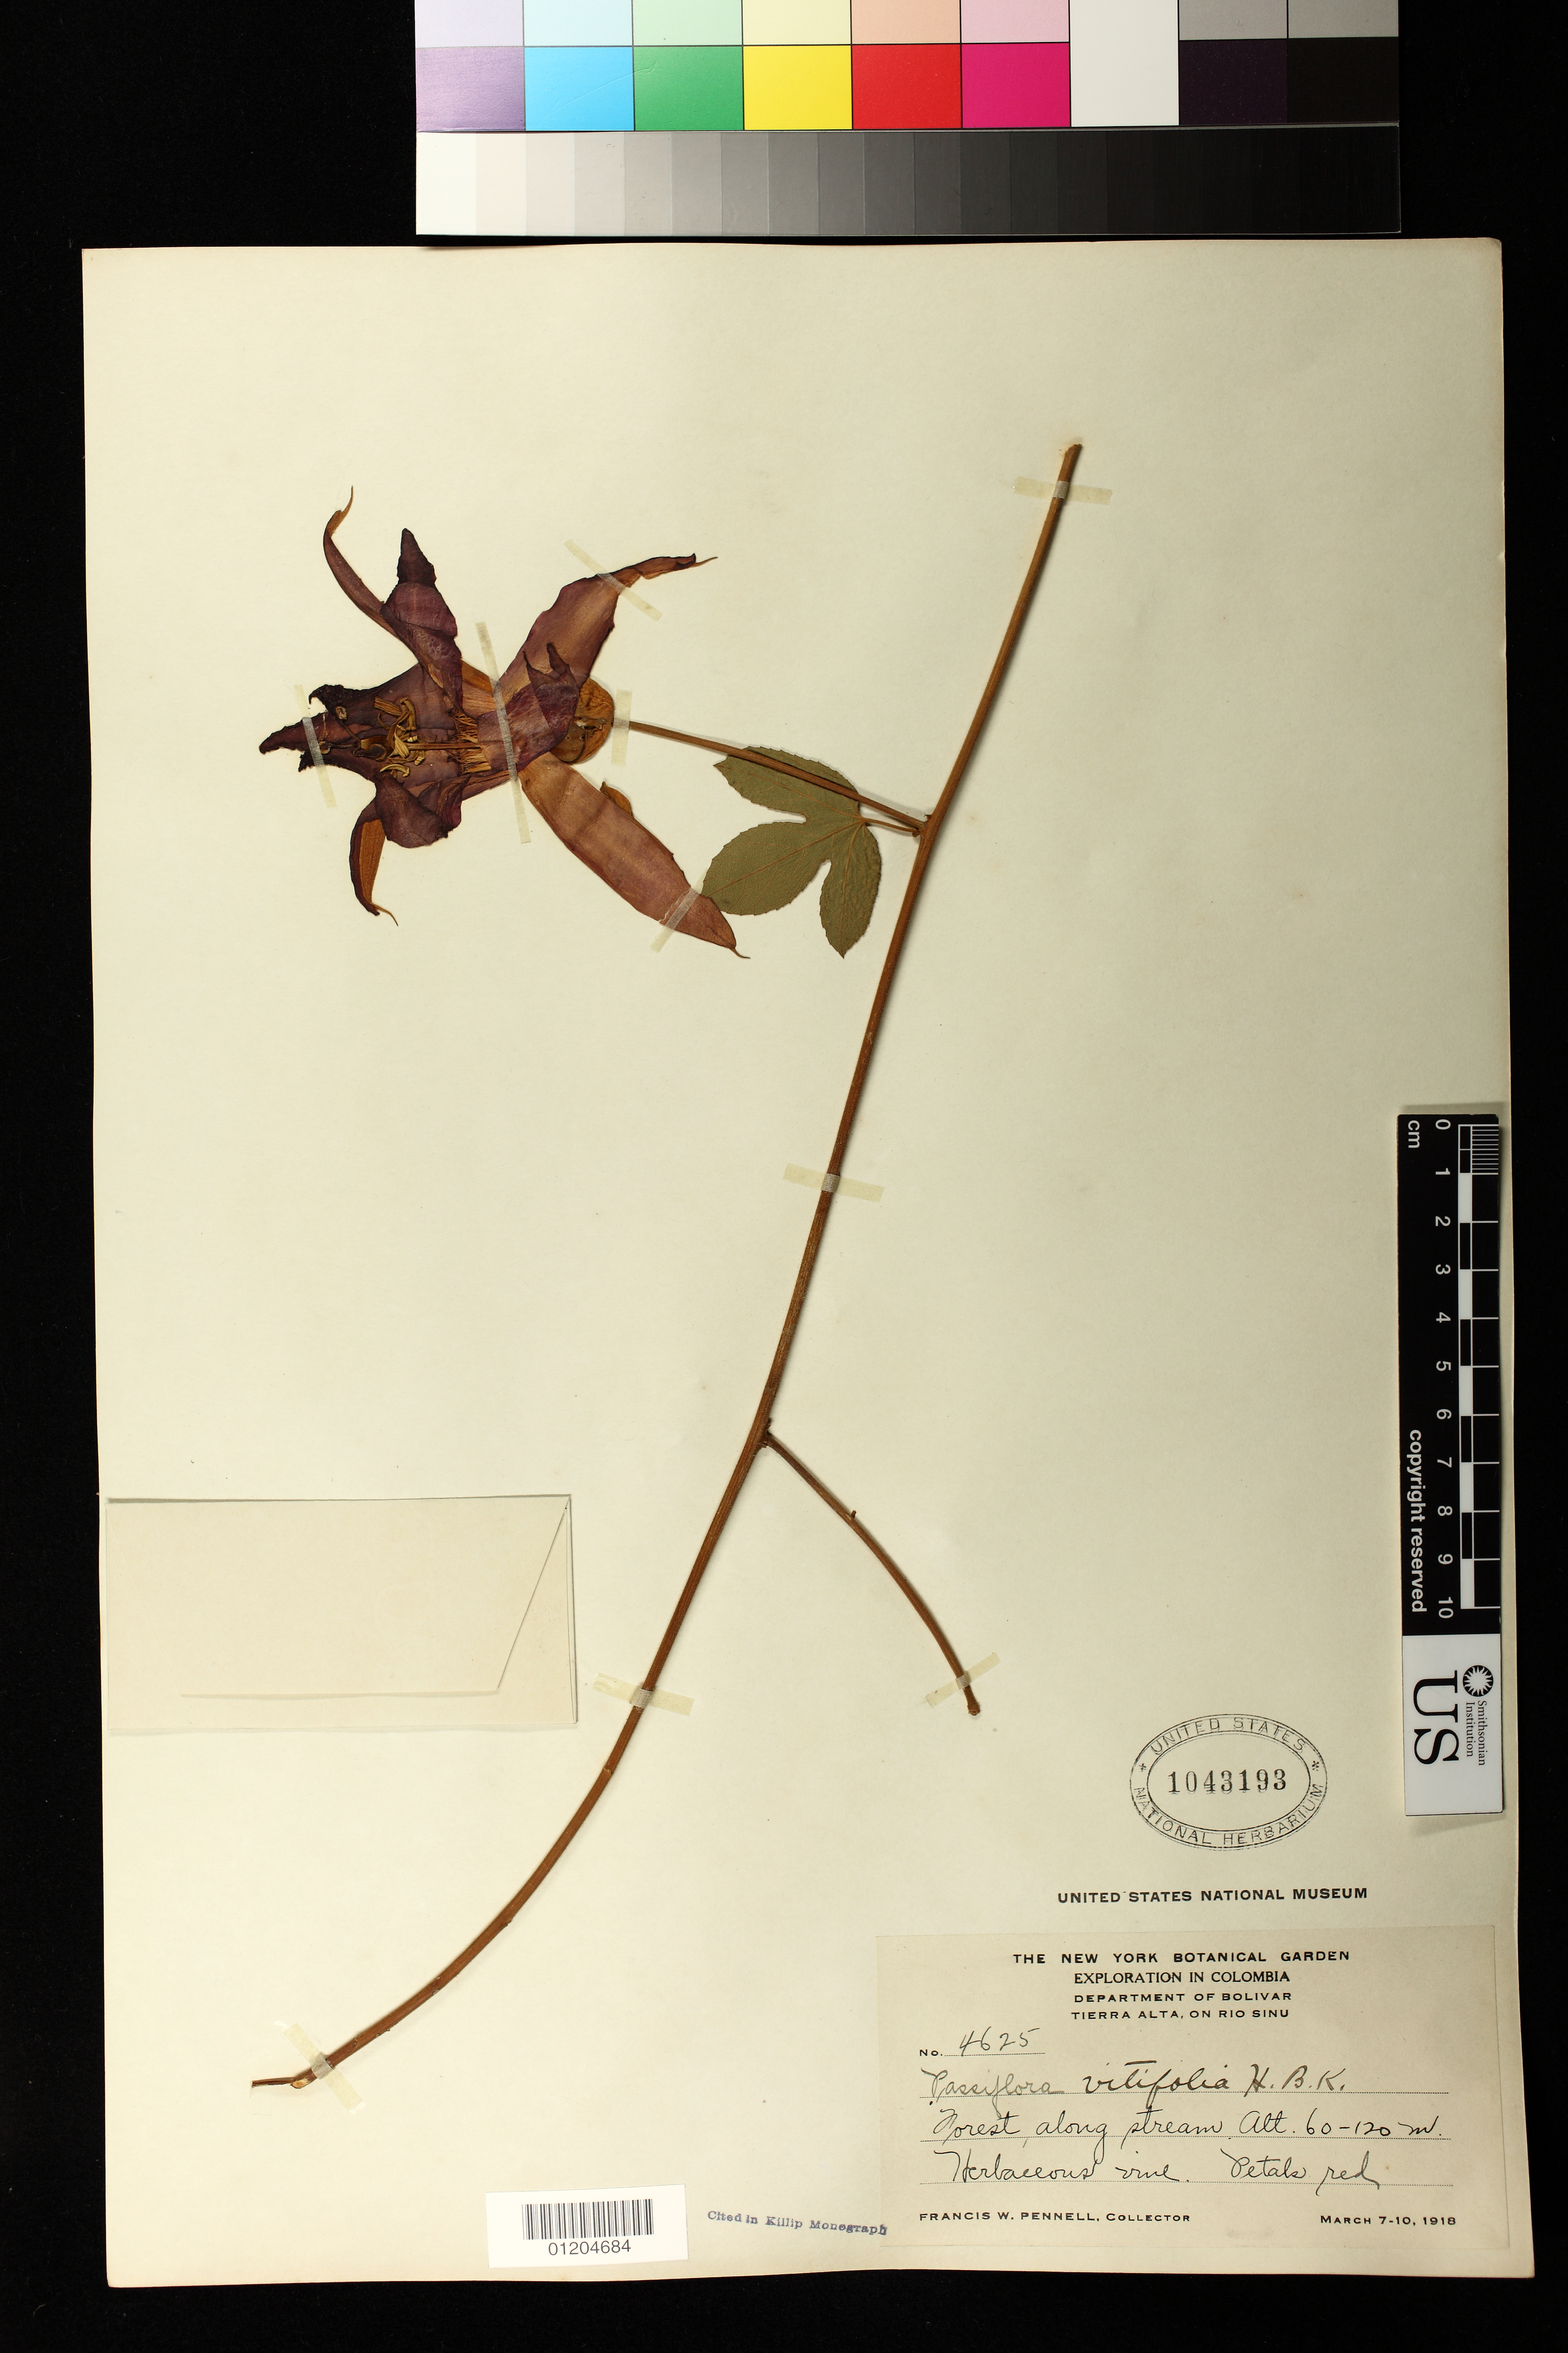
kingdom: Plantae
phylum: Tracheophyta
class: Magnoliopsida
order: Malpighiales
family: Passifloraceae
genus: Passiflora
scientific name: Passiflora vitifolia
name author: Kunth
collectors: F. W. Pennell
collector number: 4625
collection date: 1918-03-07/1918-03-10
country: Colombia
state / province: Bolivar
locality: Tierra Alta, on Rio Sinu.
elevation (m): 60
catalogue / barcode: US 1043193